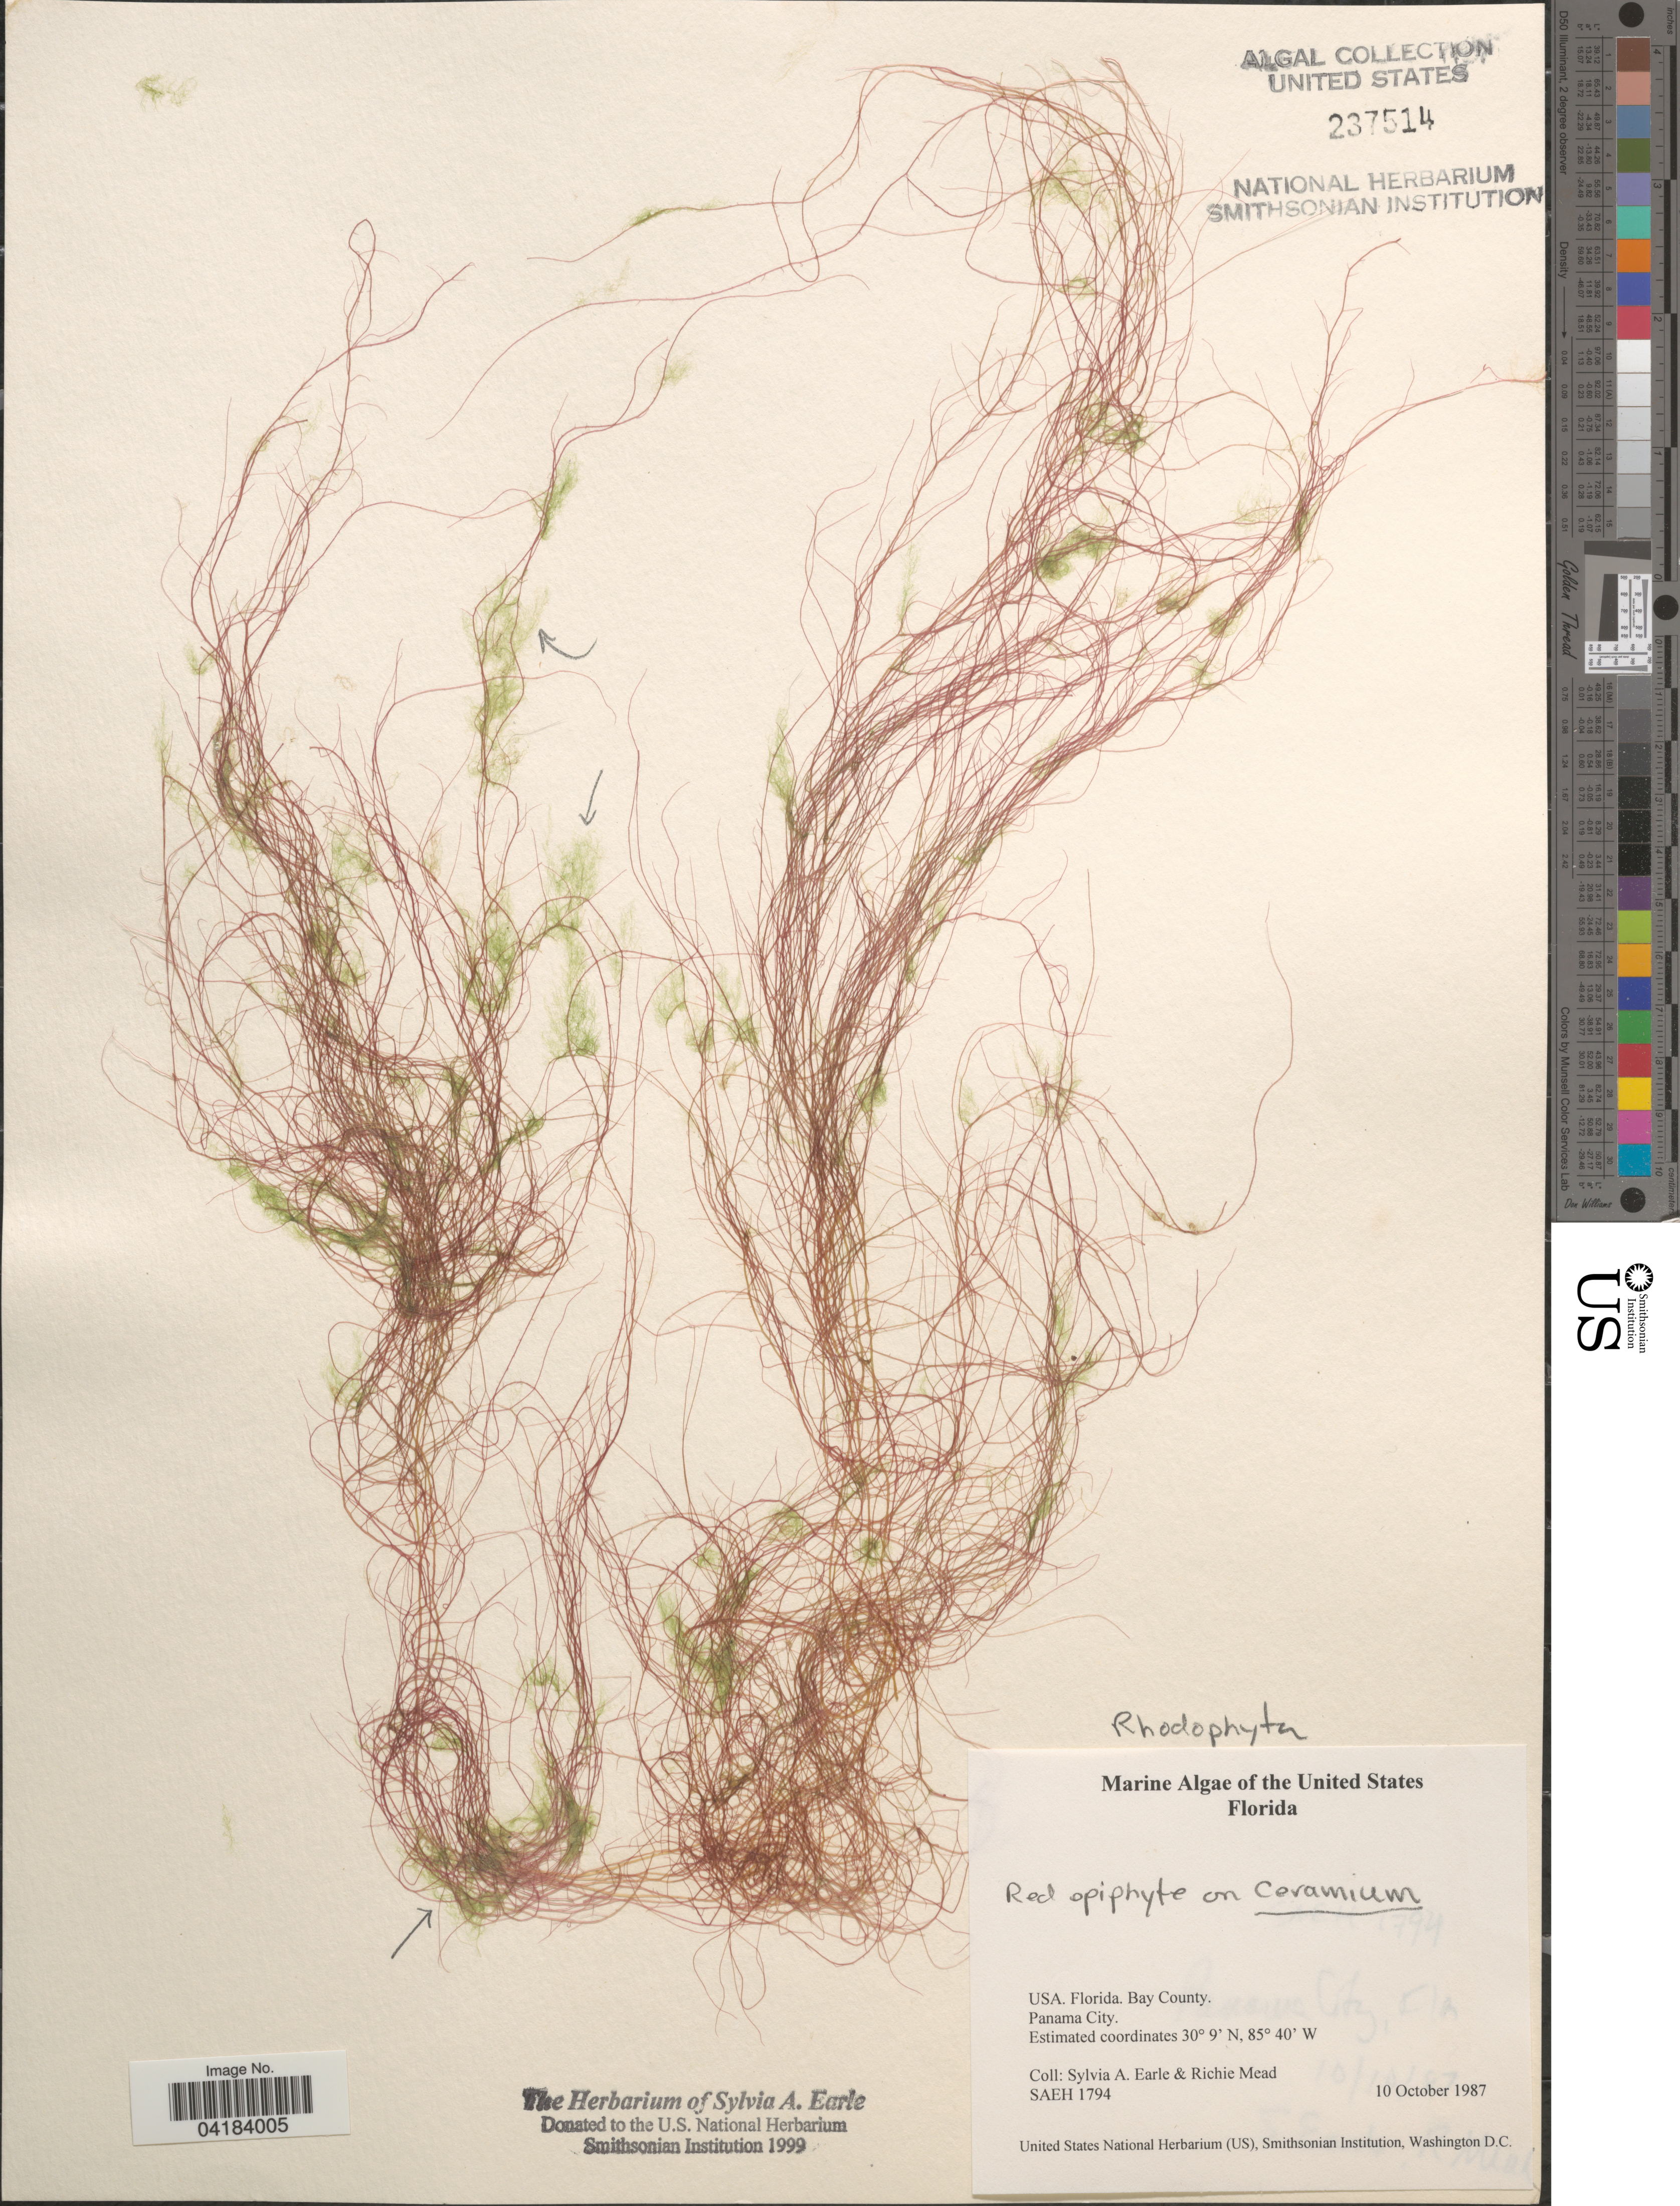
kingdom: Plantae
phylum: Rhodophyta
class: Florideophyceae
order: Ceramiales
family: Ceramiaceae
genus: Ceramium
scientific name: Ceramium sp.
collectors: S. A. Earle & R. Mead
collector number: SAEH1794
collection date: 1987-10-10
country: United States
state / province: Florida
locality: Bay County. Panama City.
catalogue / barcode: US 237514